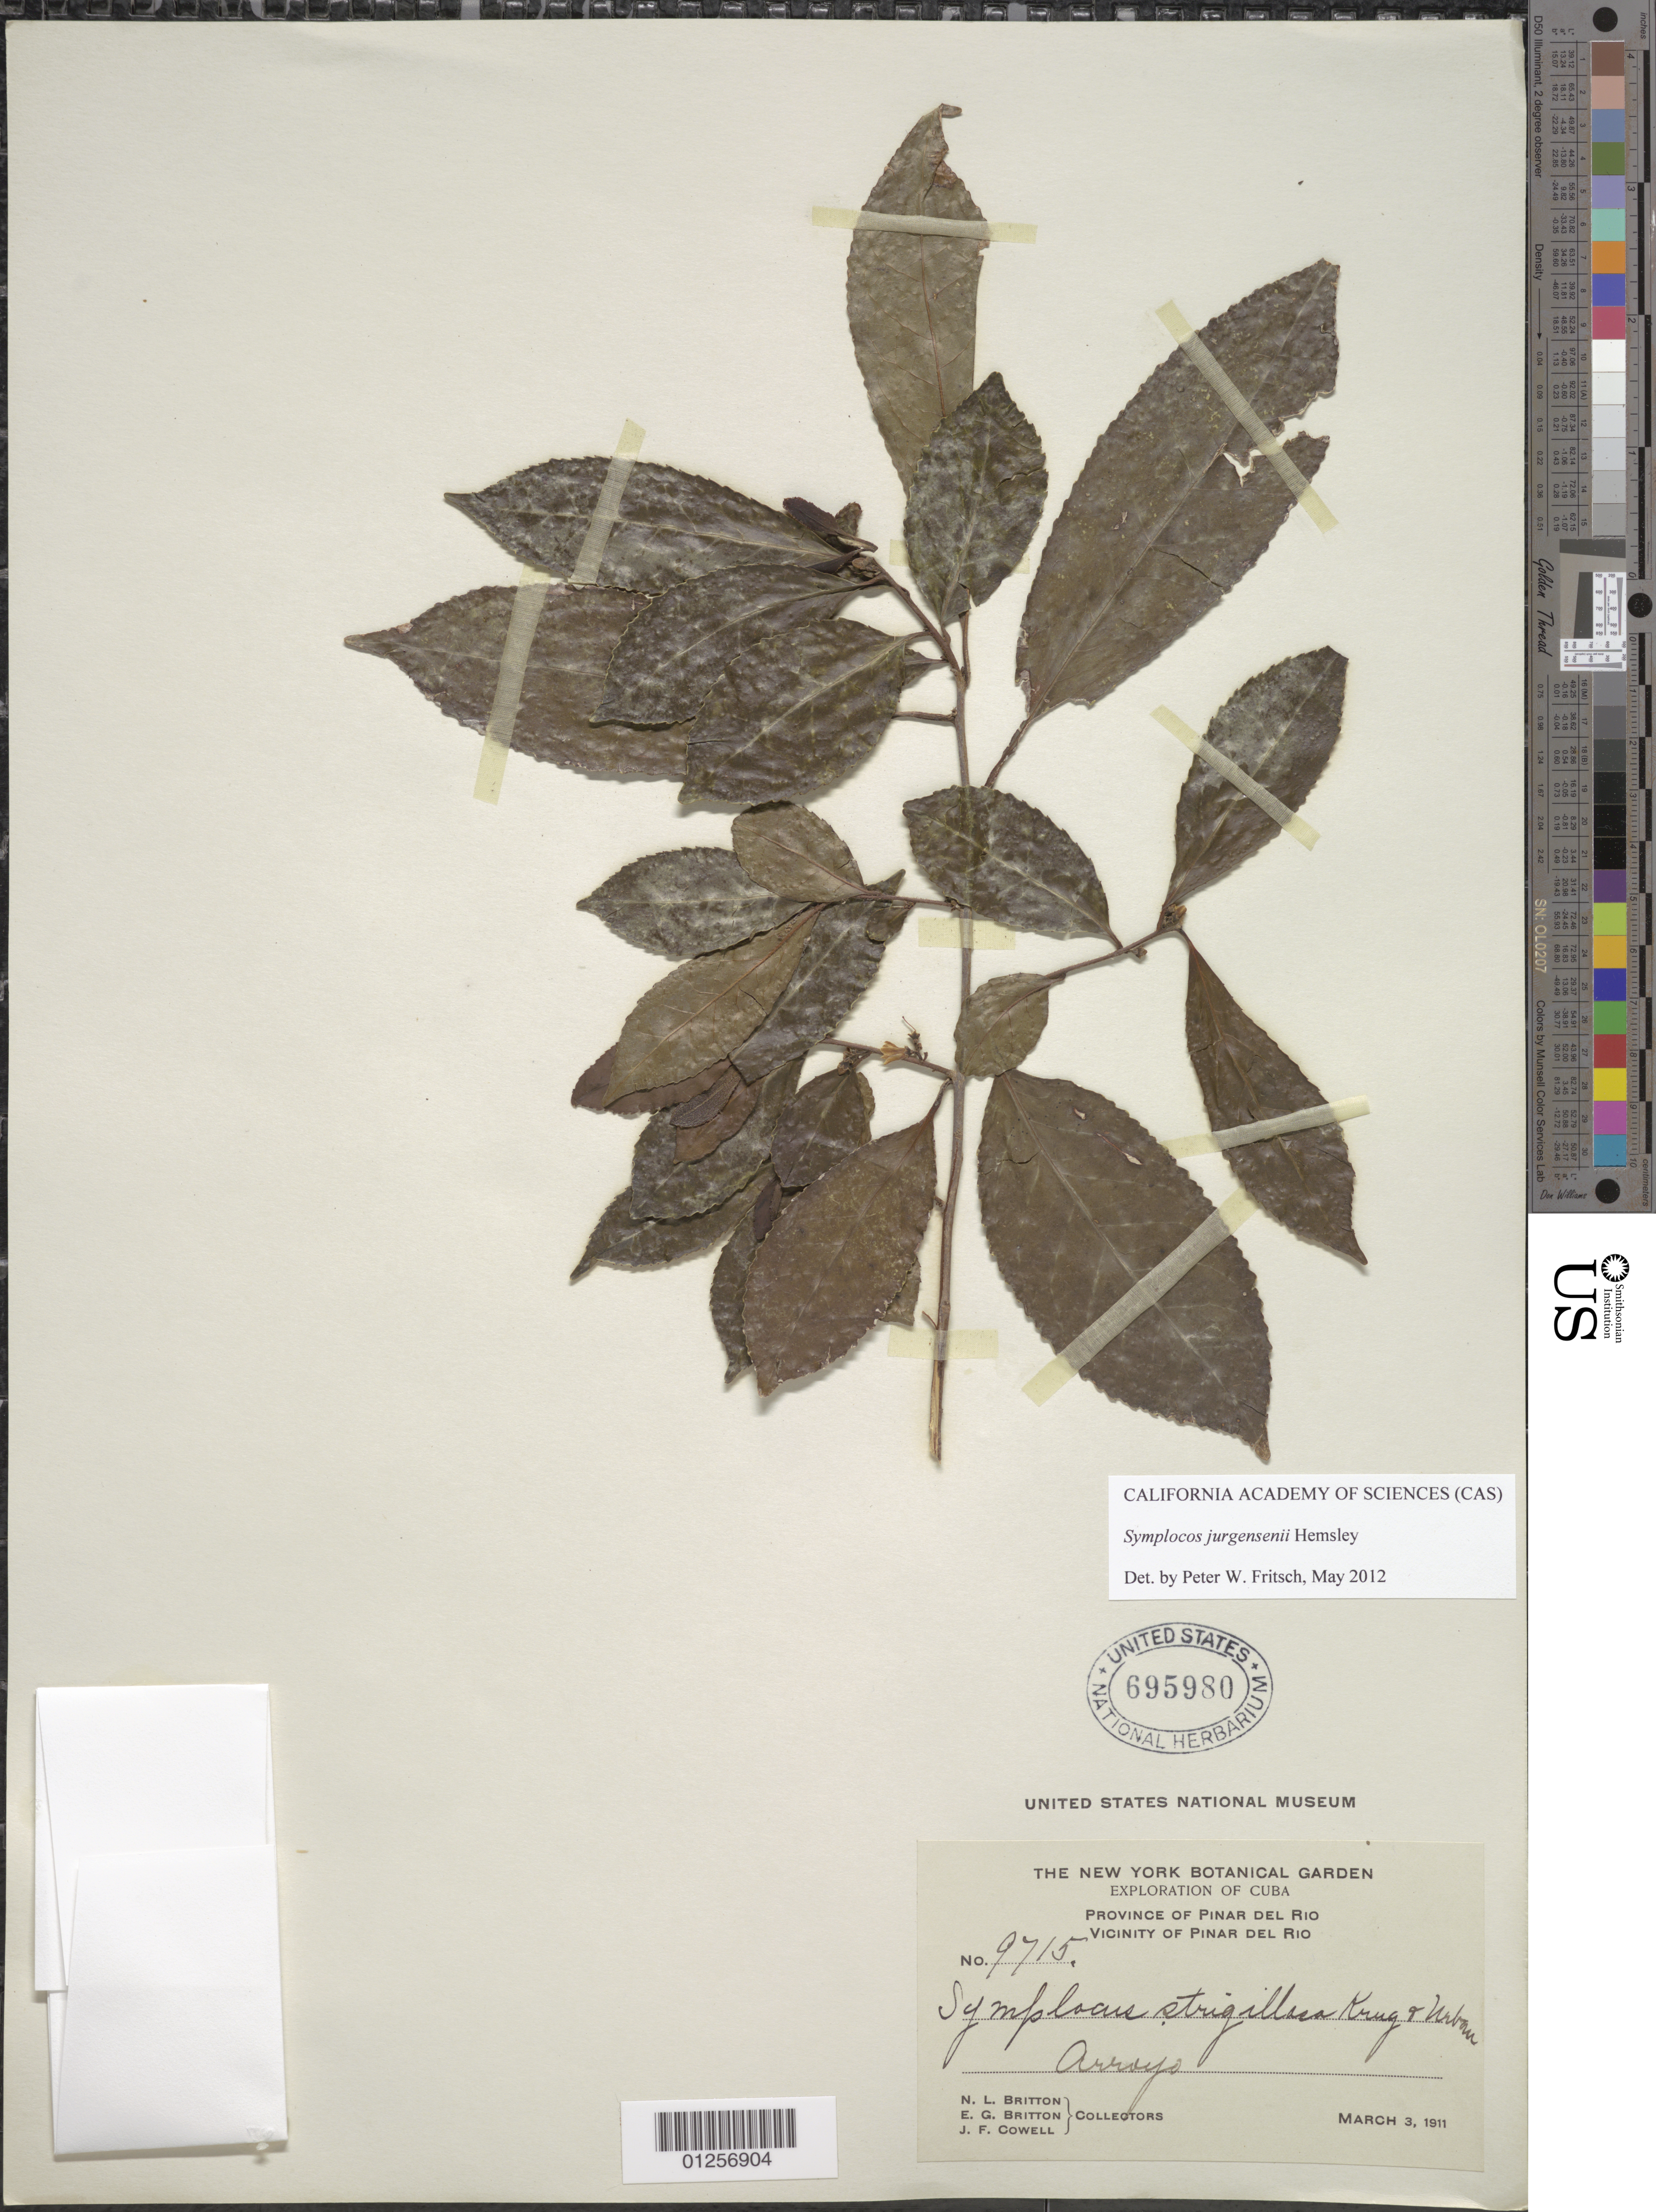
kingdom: Plantae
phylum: Tracheophyta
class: Magnoliopsida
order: Ericales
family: Symplocaceae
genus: Symplocos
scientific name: Symplocos jurgensenii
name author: Hemsl.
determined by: Fritsch, Peter W.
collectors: N. Britton, E. G. Britton & J. F. Cowell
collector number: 9715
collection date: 1911-03-03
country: Cuba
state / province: Pinar del Río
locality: Pinara del Rio vicinity.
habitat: Arroyo.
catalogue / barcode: US 695980